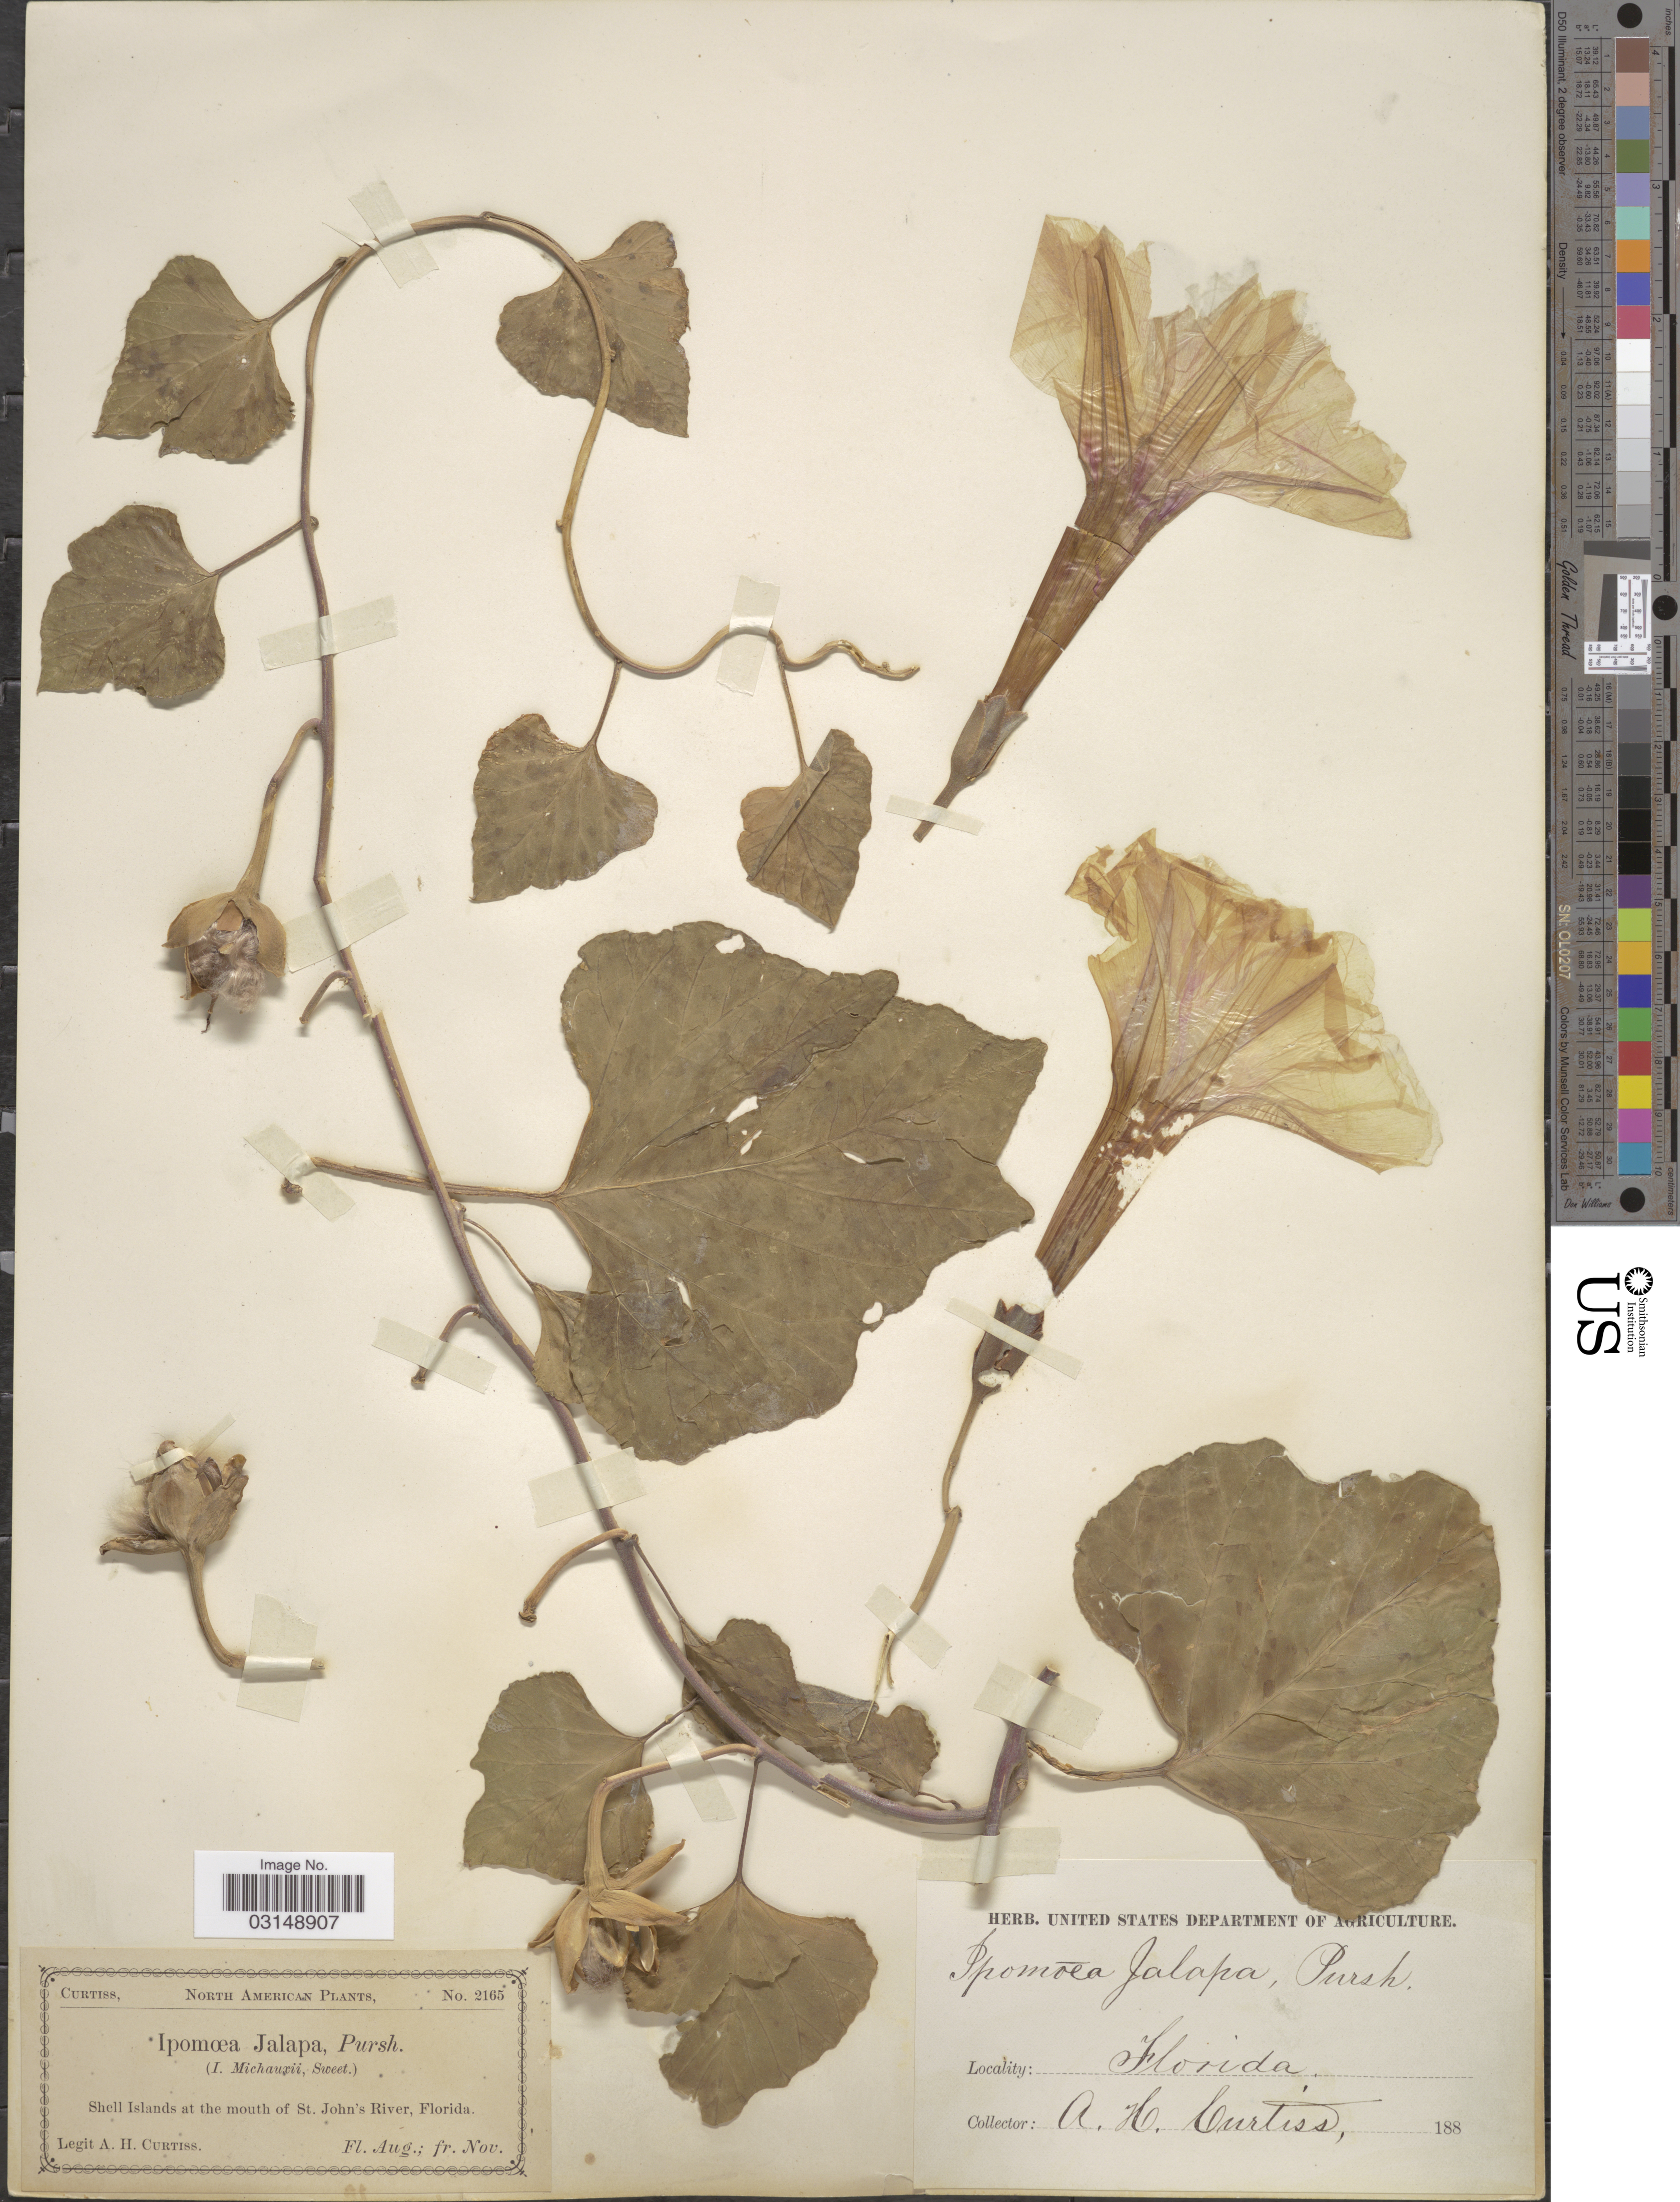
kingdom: Plantae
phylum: Tracheophyta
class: Magnoliopsida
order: Solanales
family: Convolvulaceae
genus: Ipomoea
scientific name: Ipomoea macrorhiza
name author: Michx.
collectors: A. H. Curtiss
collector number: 2165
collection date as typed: Aug. Nov. 188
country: United States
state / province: Florida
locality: Shell Islands at the mouth of St. John's River.